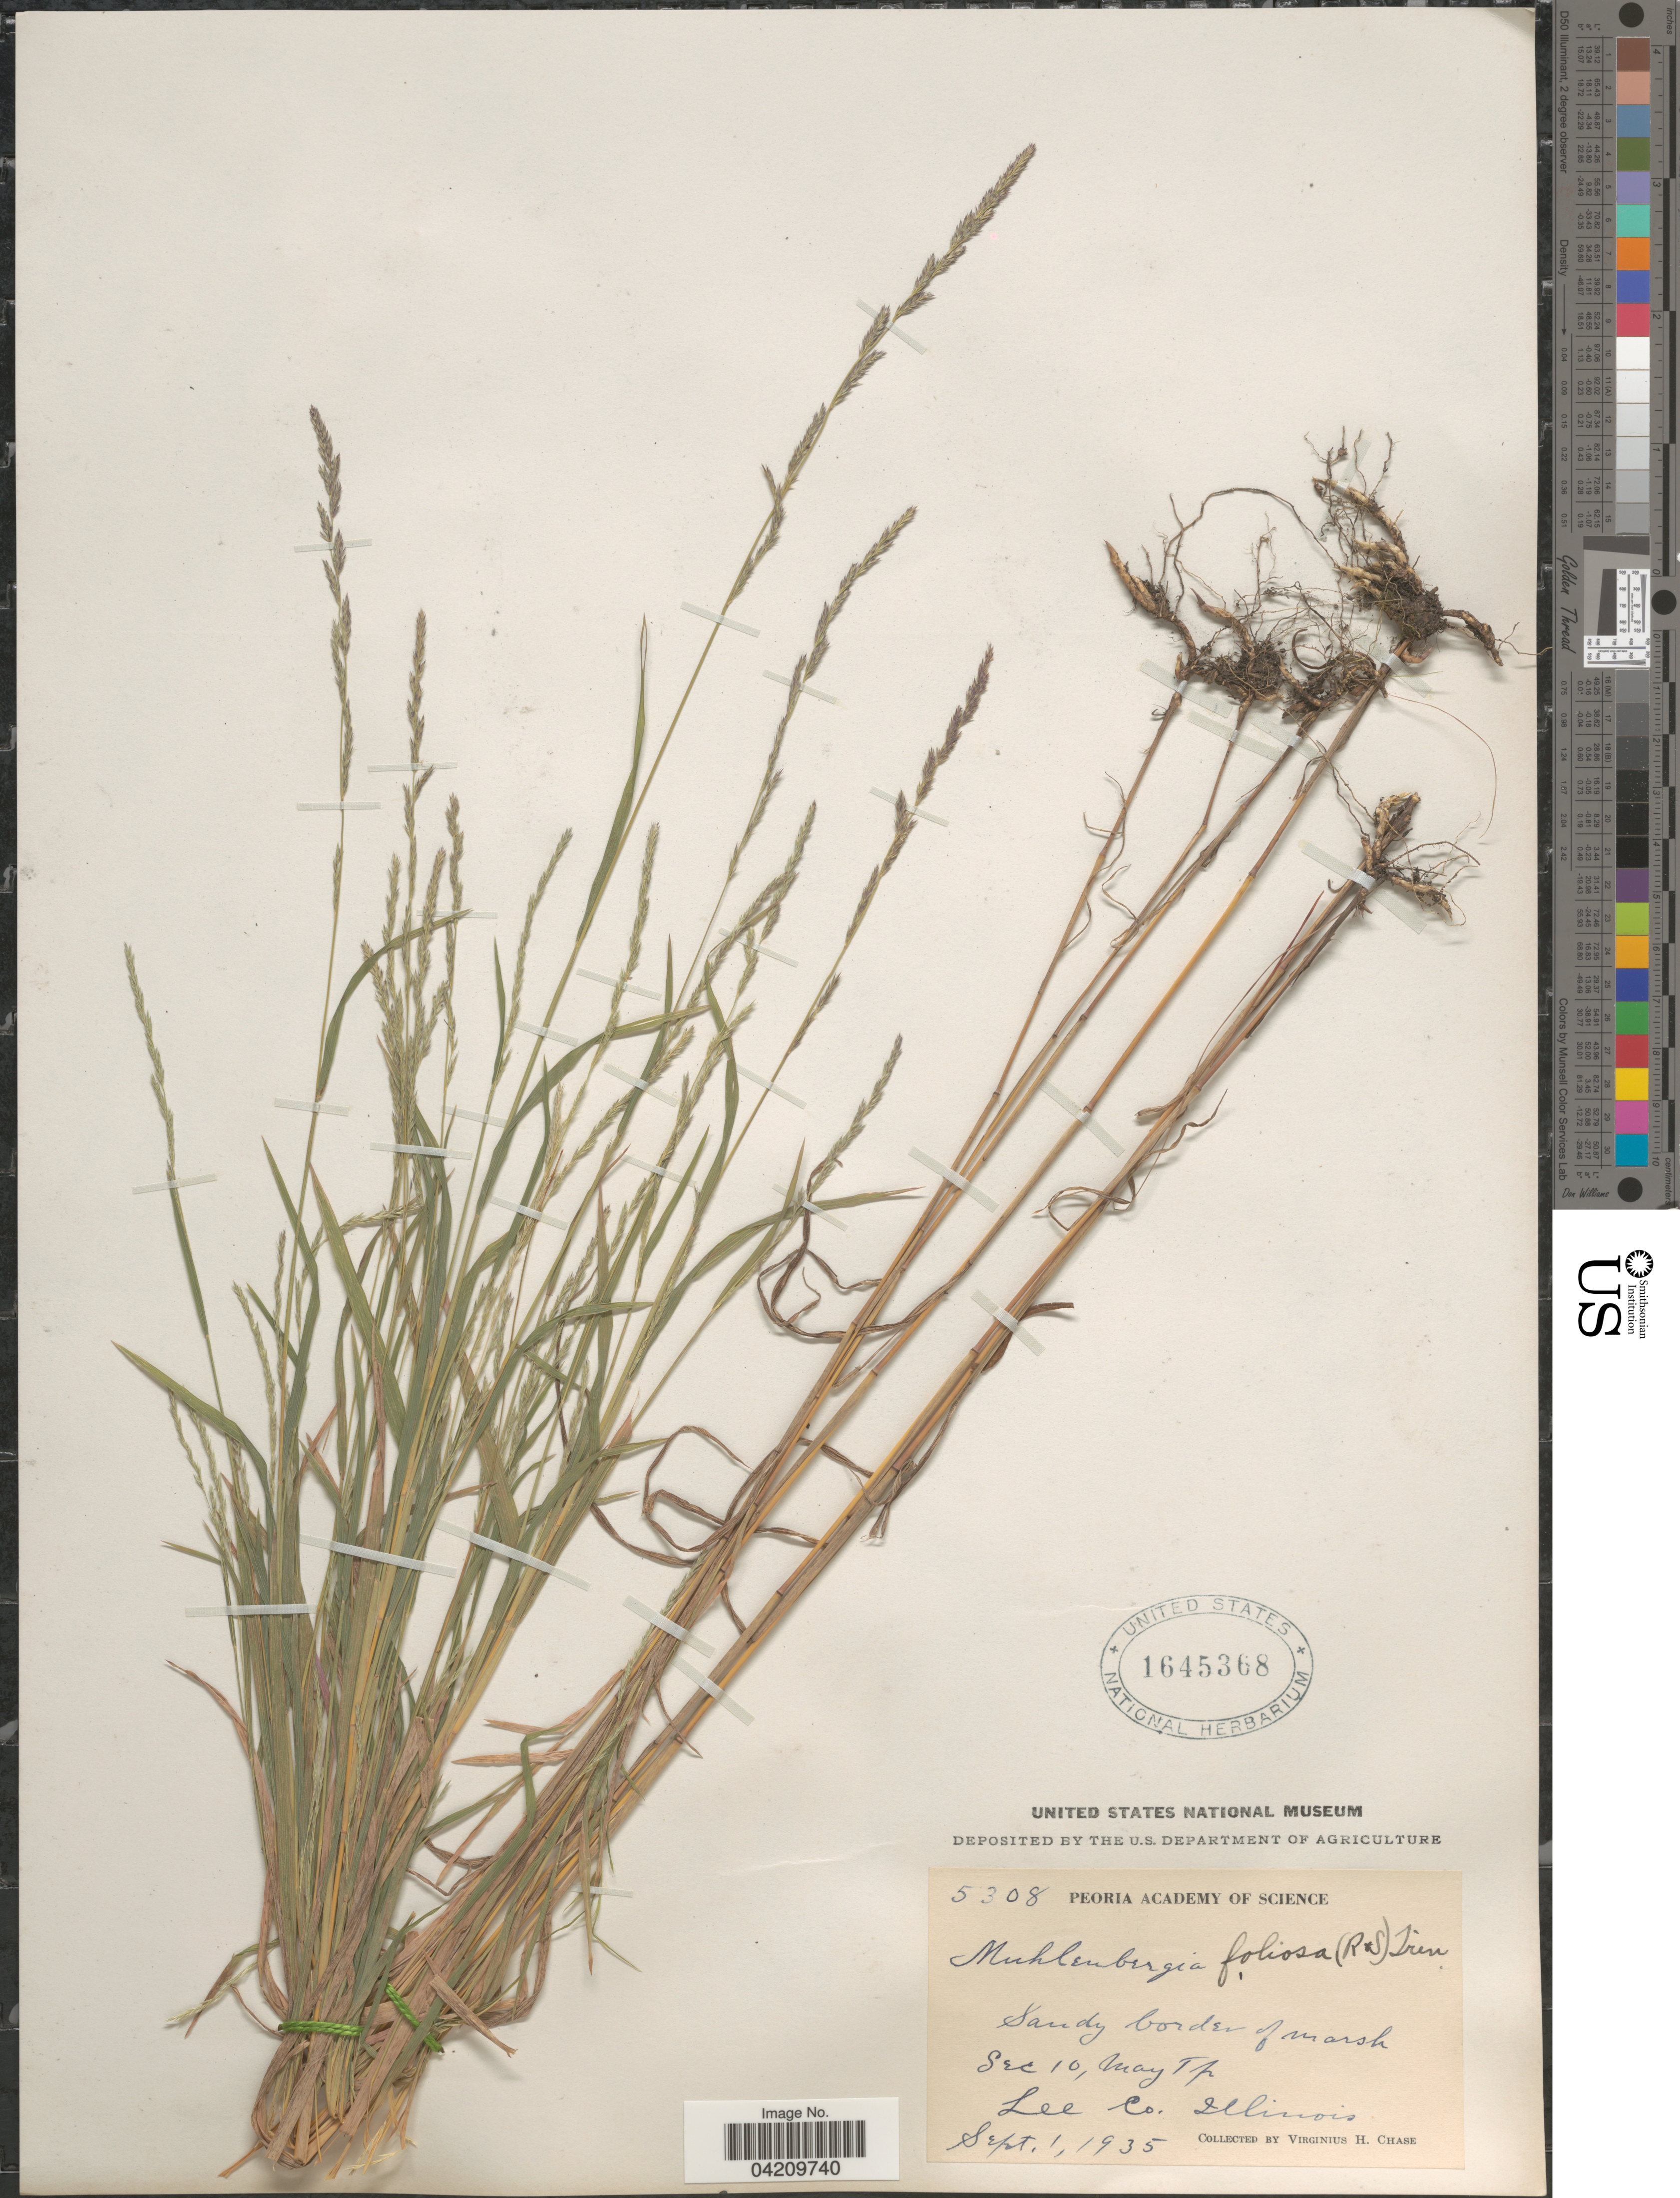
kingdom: Plantae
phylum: Tracheophyta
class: Liliopsida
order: Poales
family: Poaceae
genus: Muhlenbergia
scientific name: Muhlenbergia mexicana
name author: (L.) Trin.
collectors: V. H. Chase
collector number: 5308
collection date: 1935-09-01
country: United States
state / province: Illinois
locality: Sec 10, May Tp. Lee Co.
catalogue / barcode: US 1645368